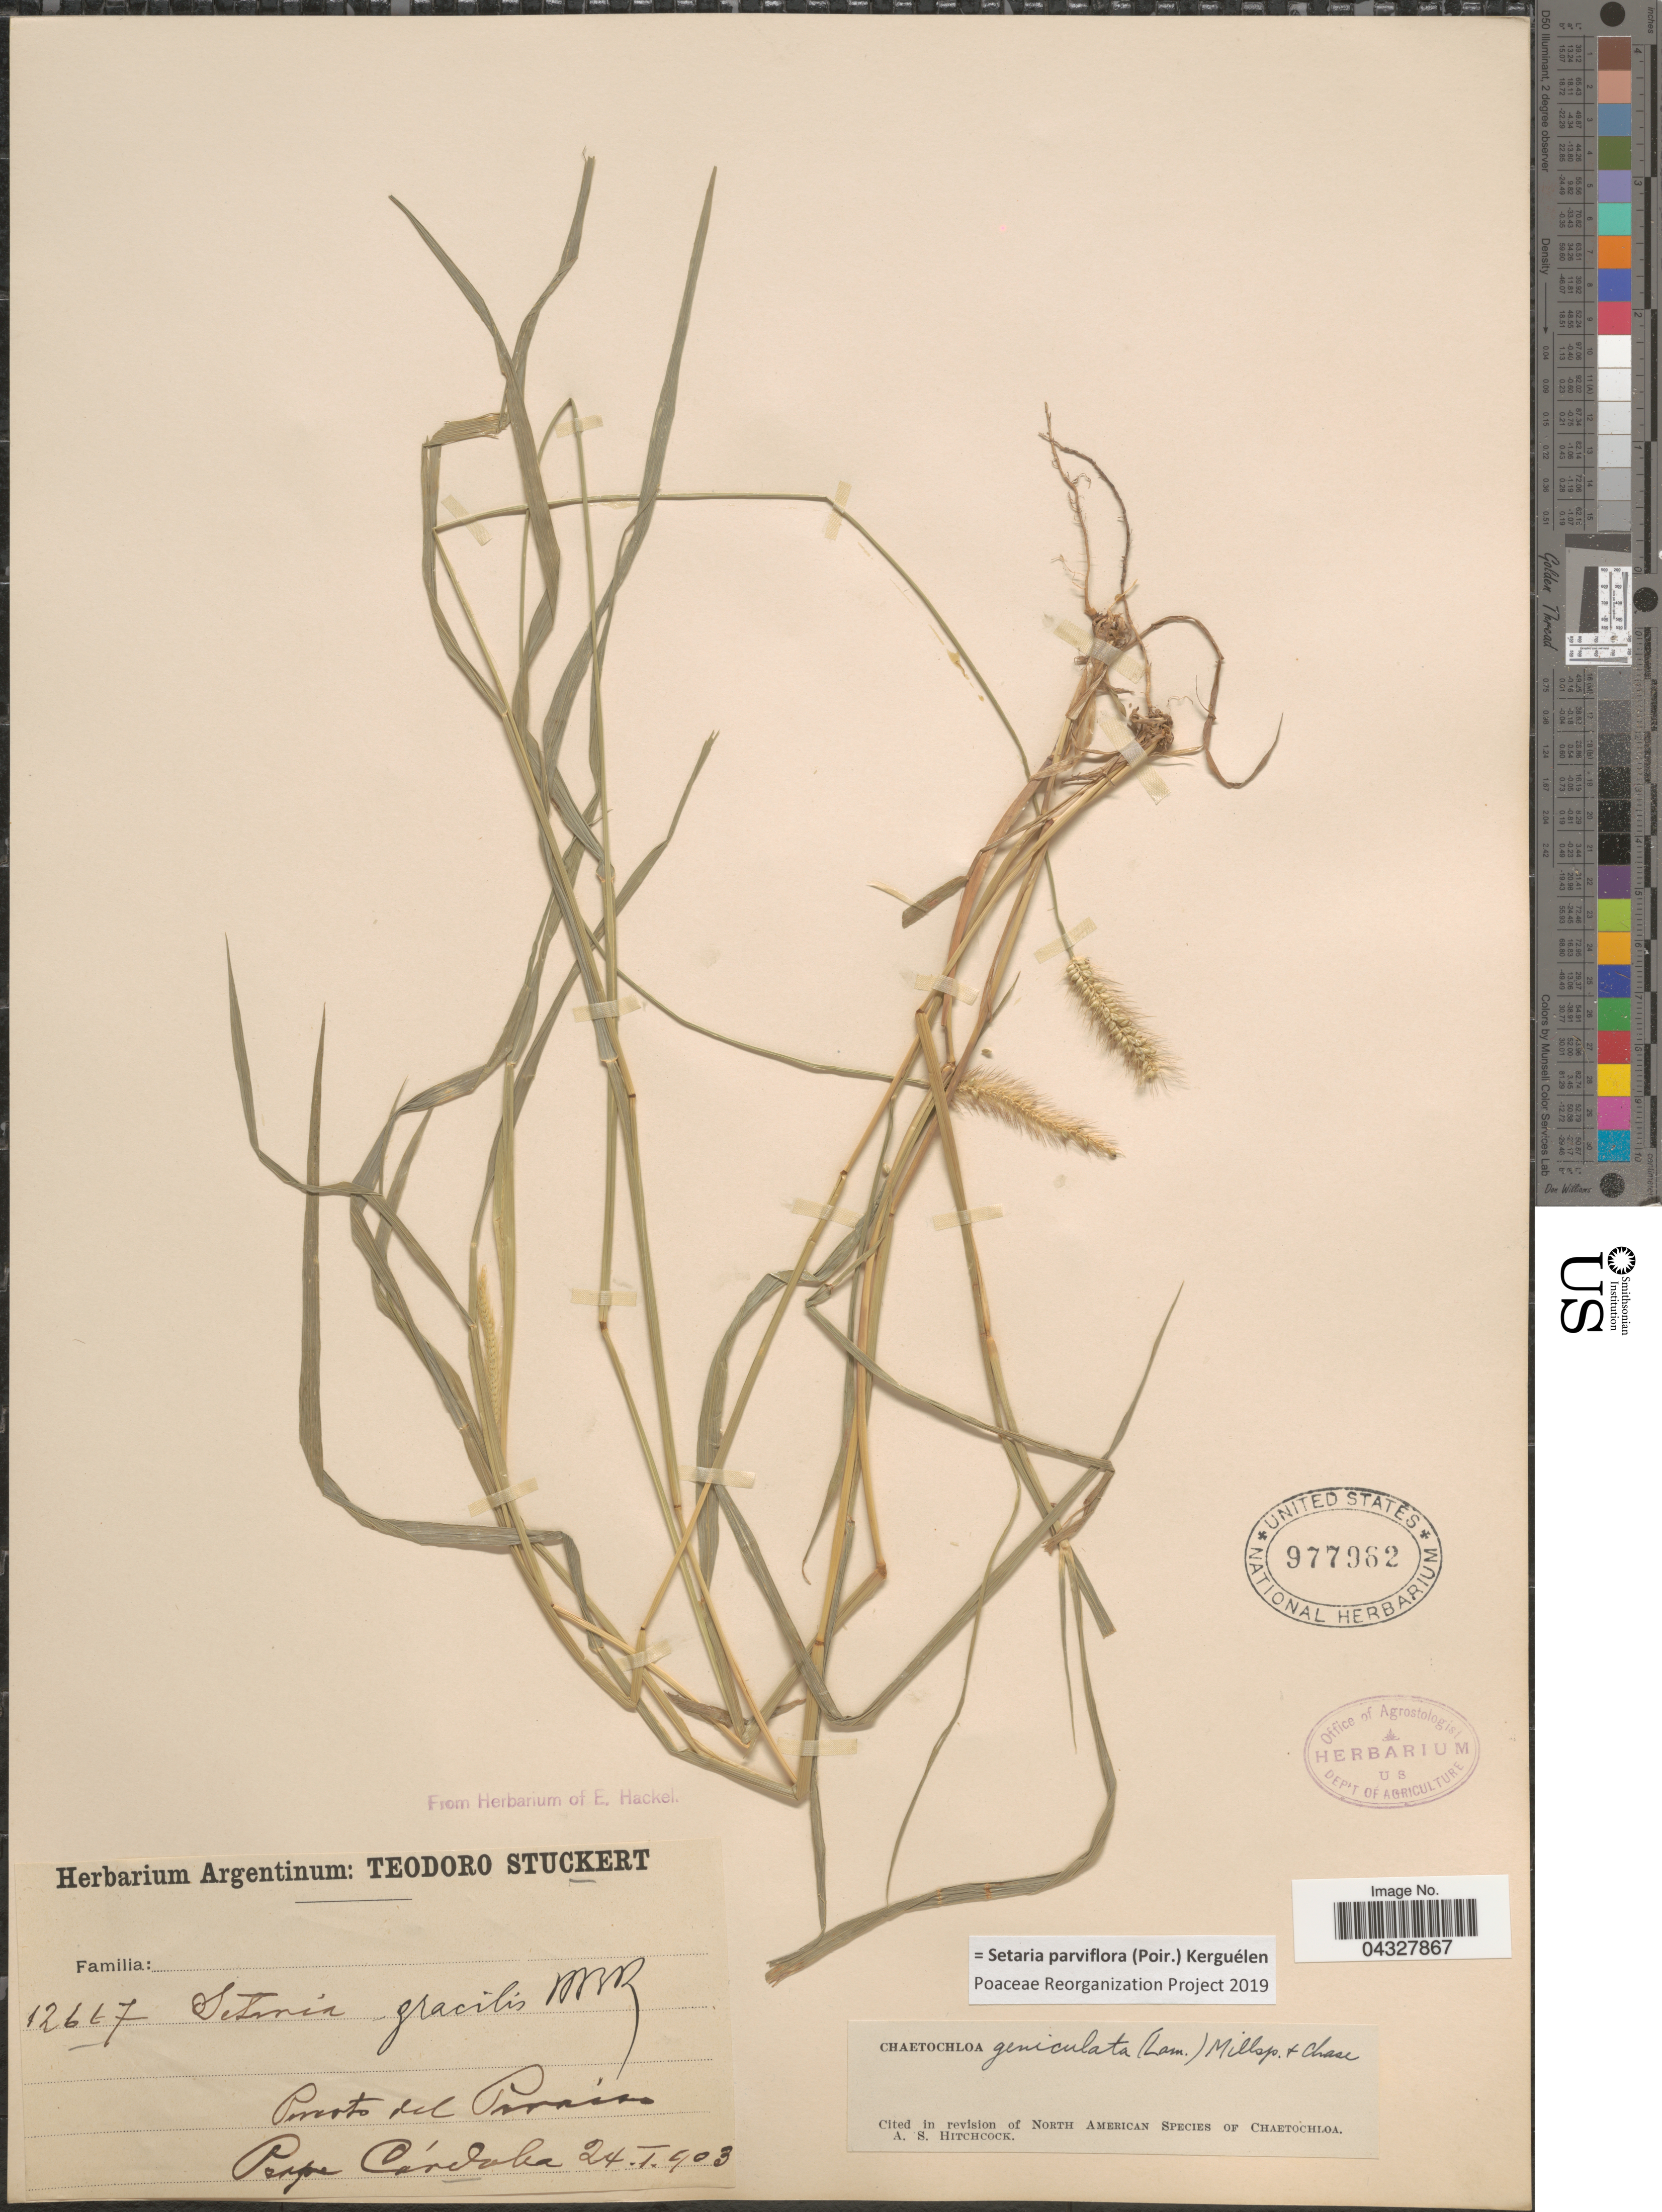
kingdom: Plantae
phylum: Tracheophyta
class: Liliopsida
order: Poales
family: Poaceae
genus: Setaria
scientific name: Setaria parviflora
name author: (Poir.) Kerguélen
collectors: T. Stuckert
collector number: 12667*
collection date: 1903-01-24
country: Argentina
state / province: Cordoba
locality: Puerto del Paraíso. Prope Córdoba.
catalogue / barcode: US 977962